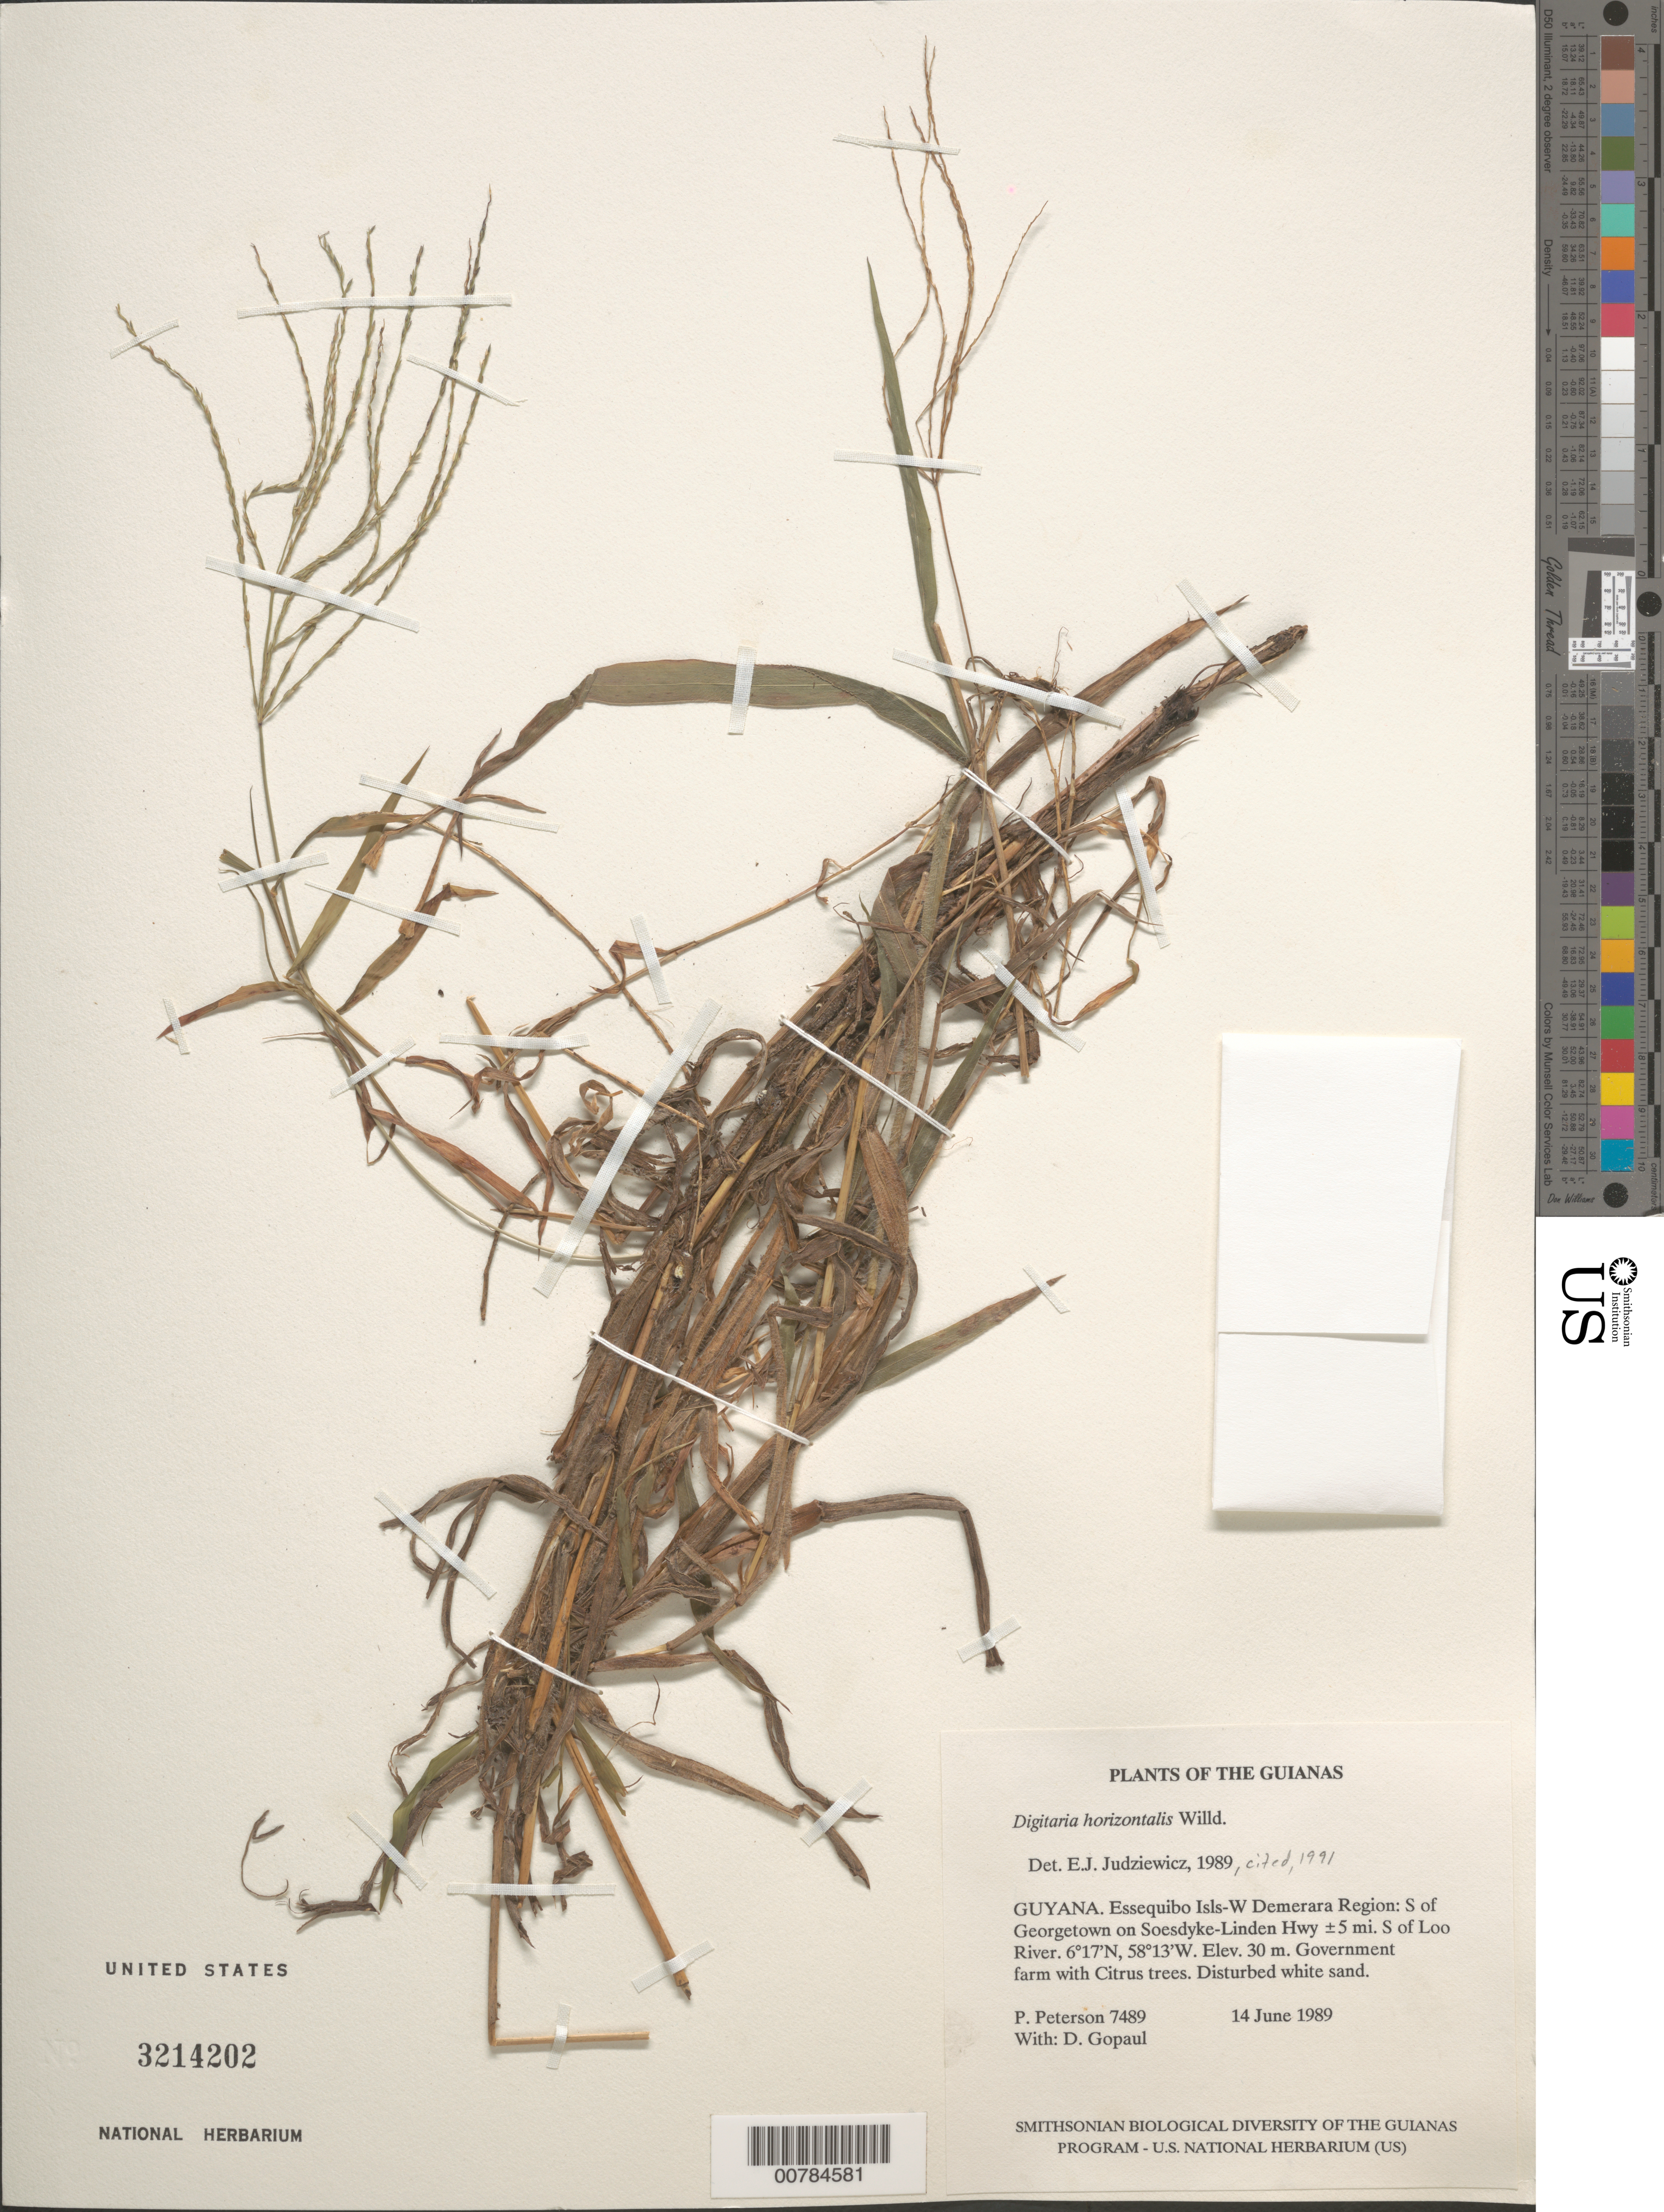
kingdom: Plantae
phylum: Tracheophyta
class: Liliopsida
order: Poales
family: Poaceae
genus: Digitaria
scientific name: Digitaria horizontalis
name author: Willd.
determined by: Judziewicz, E. J.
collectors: P. M. Peterson & D. Gopaul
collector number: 7489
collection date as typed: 14 June 1989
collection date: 1989-06-14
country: Guyana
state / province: Essequibo Isl-W. Demerara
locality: S of Georgetown on Soesdyke-Linden Hwy ±5 mi. S of Loo River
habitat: Government farm with Citrus trees. Disturbed white sand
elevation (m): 30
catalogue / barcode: US 3214202